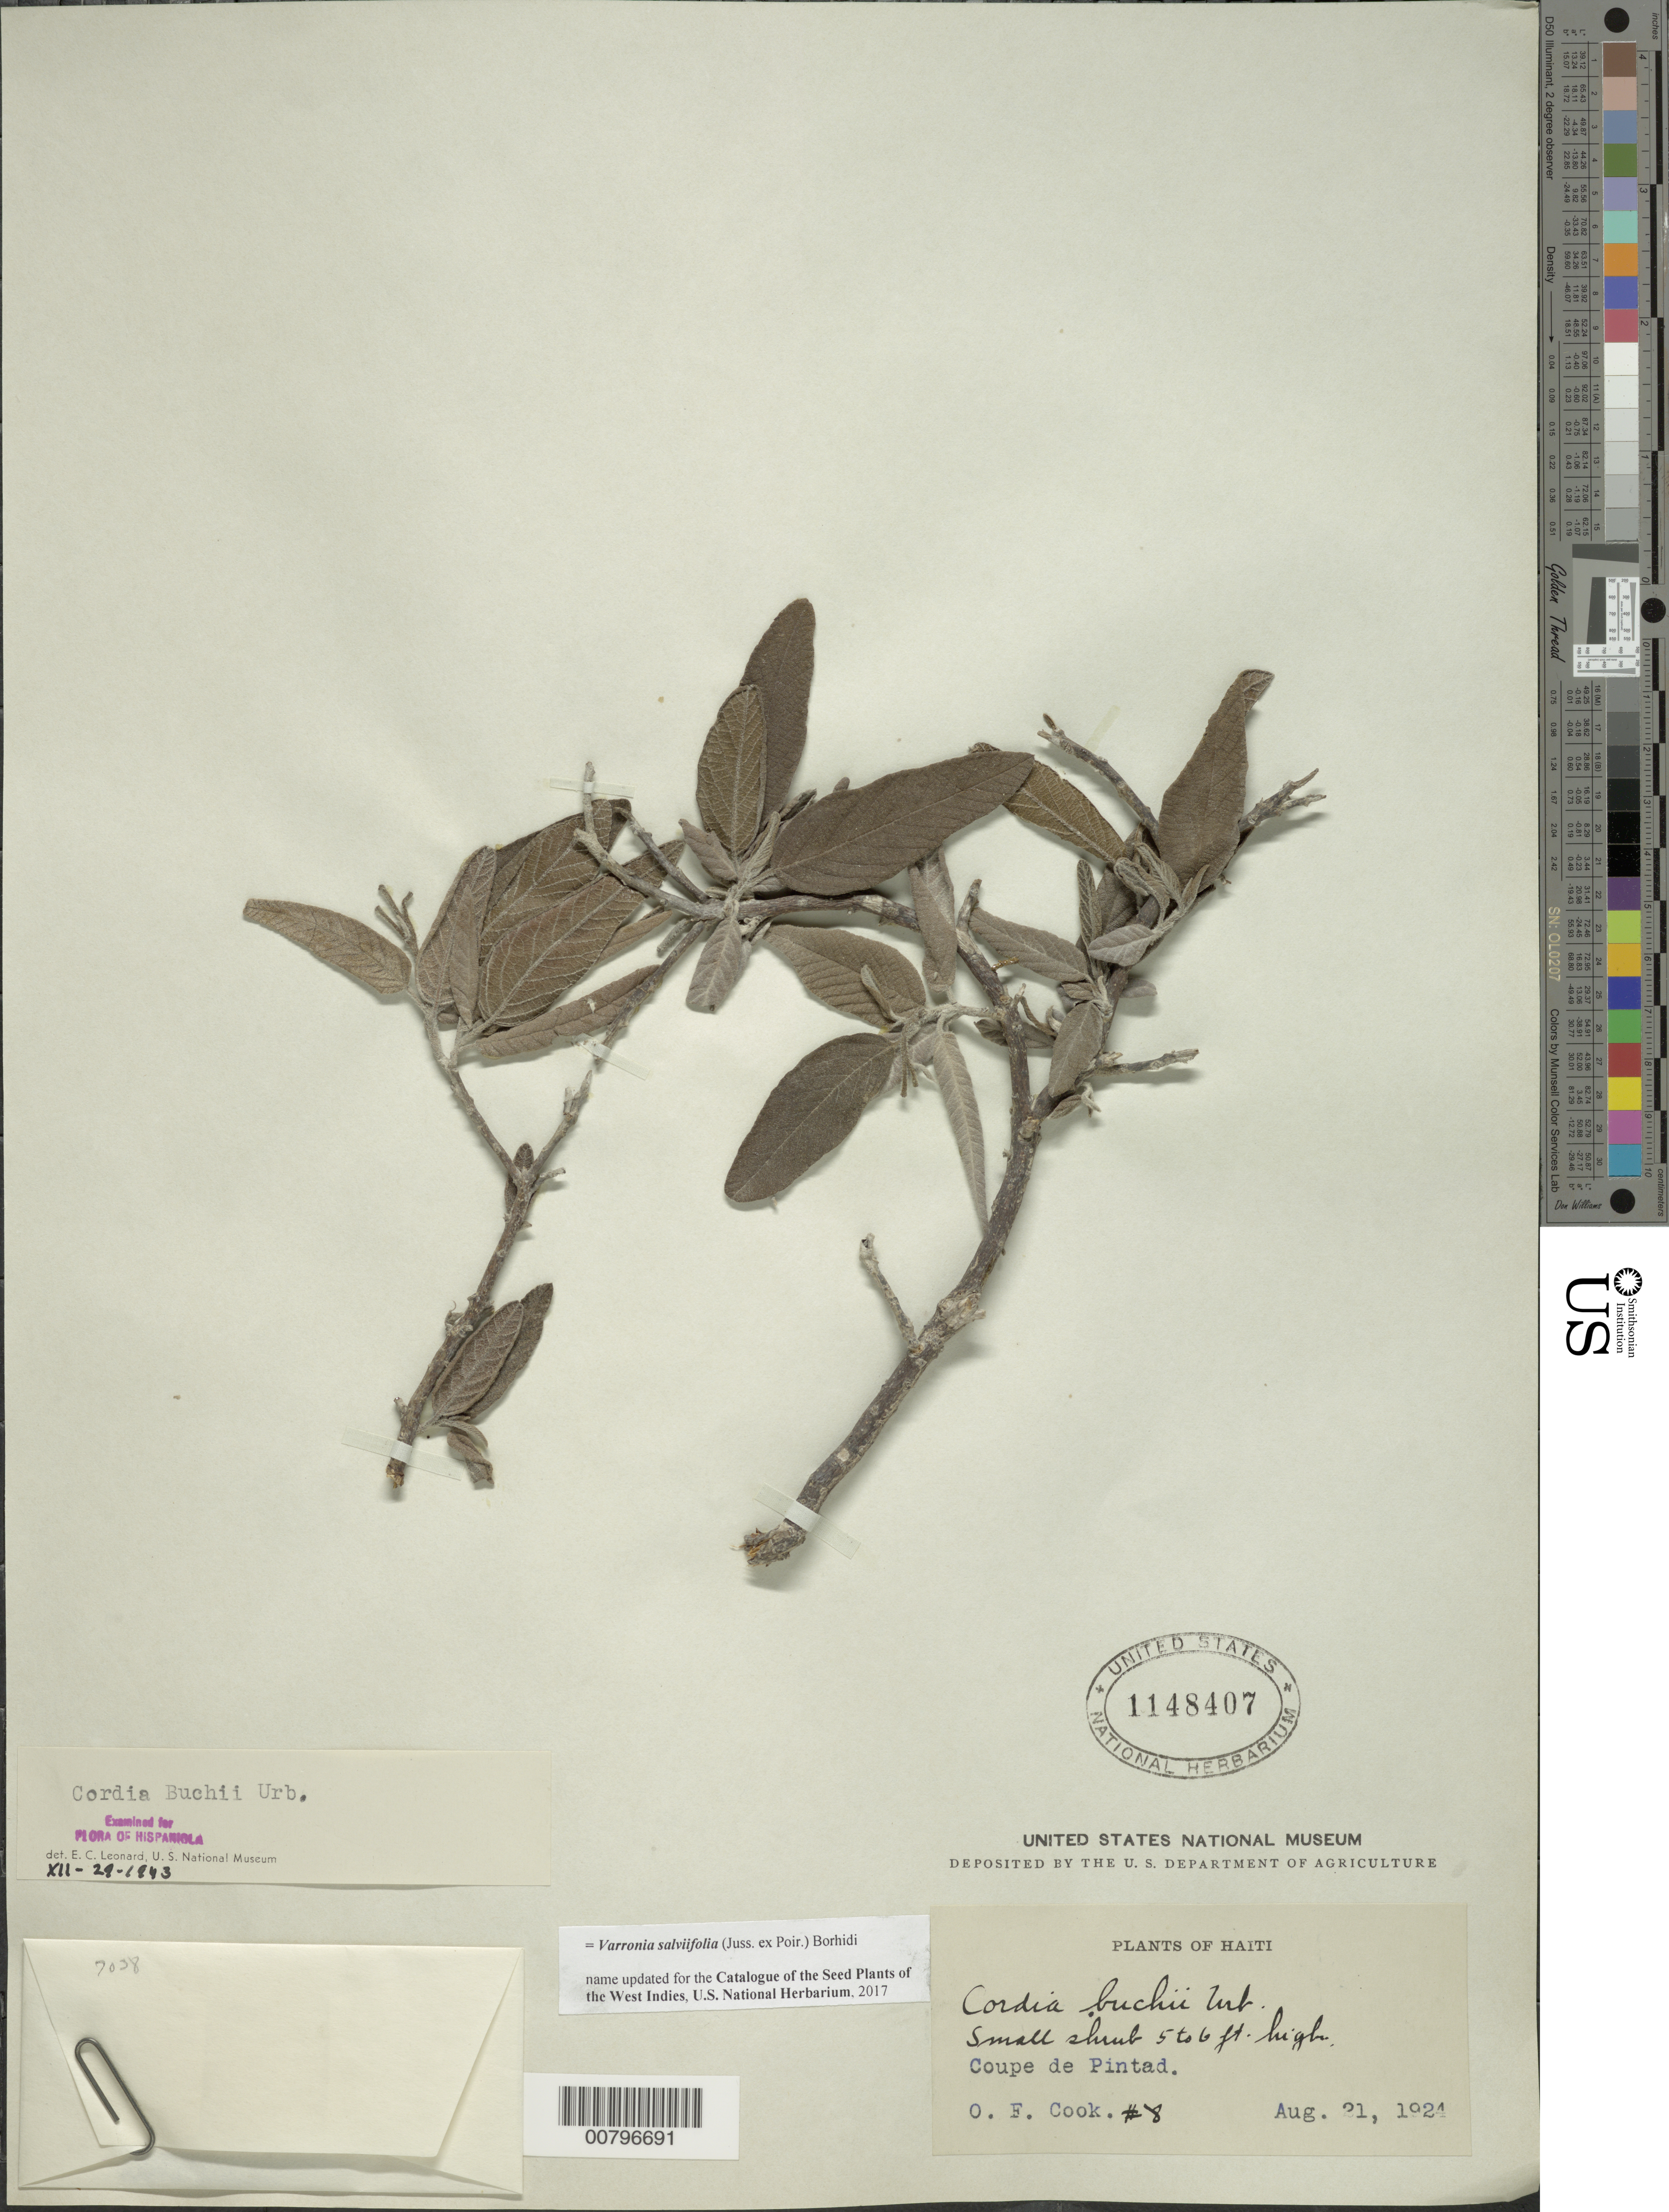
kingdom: Plantae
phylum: Tracheophyta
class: Magnoliopsida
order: Boraginales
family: Cordiaceae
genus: Varronia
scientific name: Varronia salviifolia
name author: (Juss. ex Poir.) Borhidi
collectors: O. F. Cook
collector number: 8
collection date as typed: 21 Aug 1924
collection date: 1924-08-21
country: Haiti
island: Hispaniola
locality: Coupe de Pintad.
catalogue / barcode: US 1148407